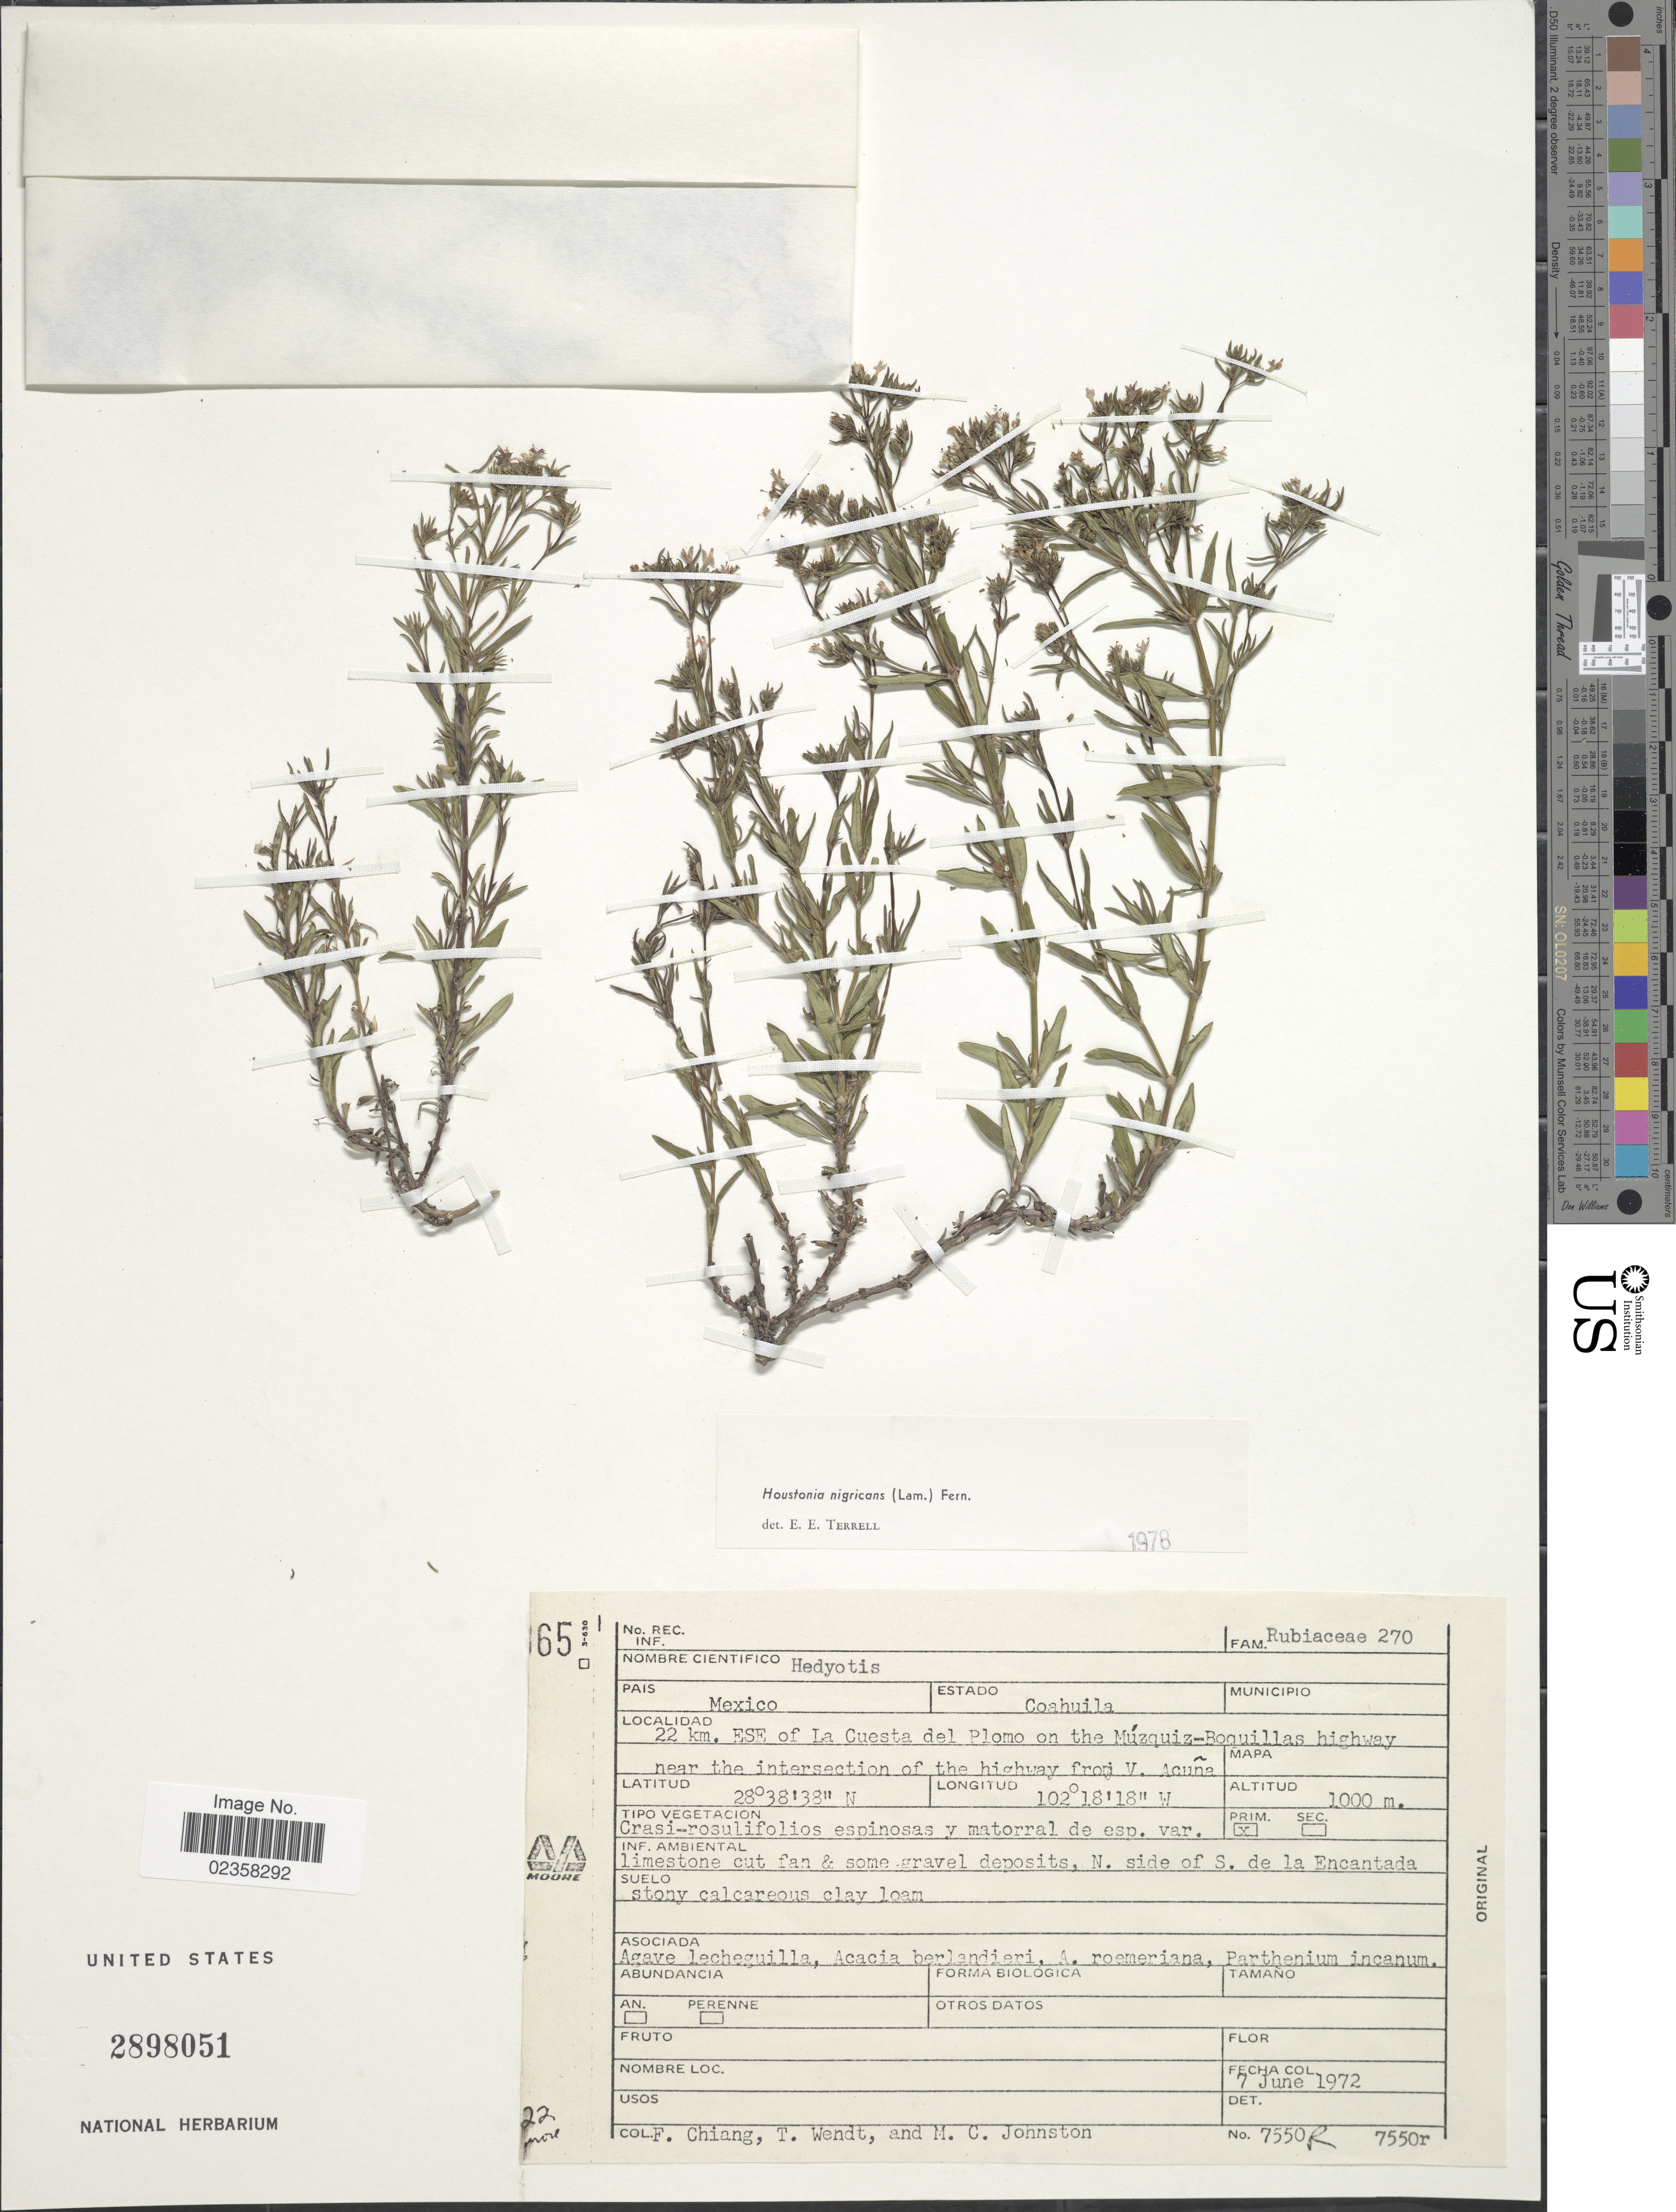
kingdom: Plantae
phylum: Tracheophyta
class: Magnoliopsida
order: Gentianales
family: Rubiaceae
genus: Houstonia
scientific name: Houstonia nigricans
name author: (Lam.) Fernald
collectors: F. Chiang, T. L. Wendt & M. Johnston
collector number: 7550R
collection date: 1972-06-07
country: Mexico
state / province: Coahuila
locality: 22 km. ESE of La Cuesta del plomo on the Muzquiz-Boquillas highway near the intersection of the highway from V. Acuna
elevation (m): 1000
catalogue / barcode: US 2898051